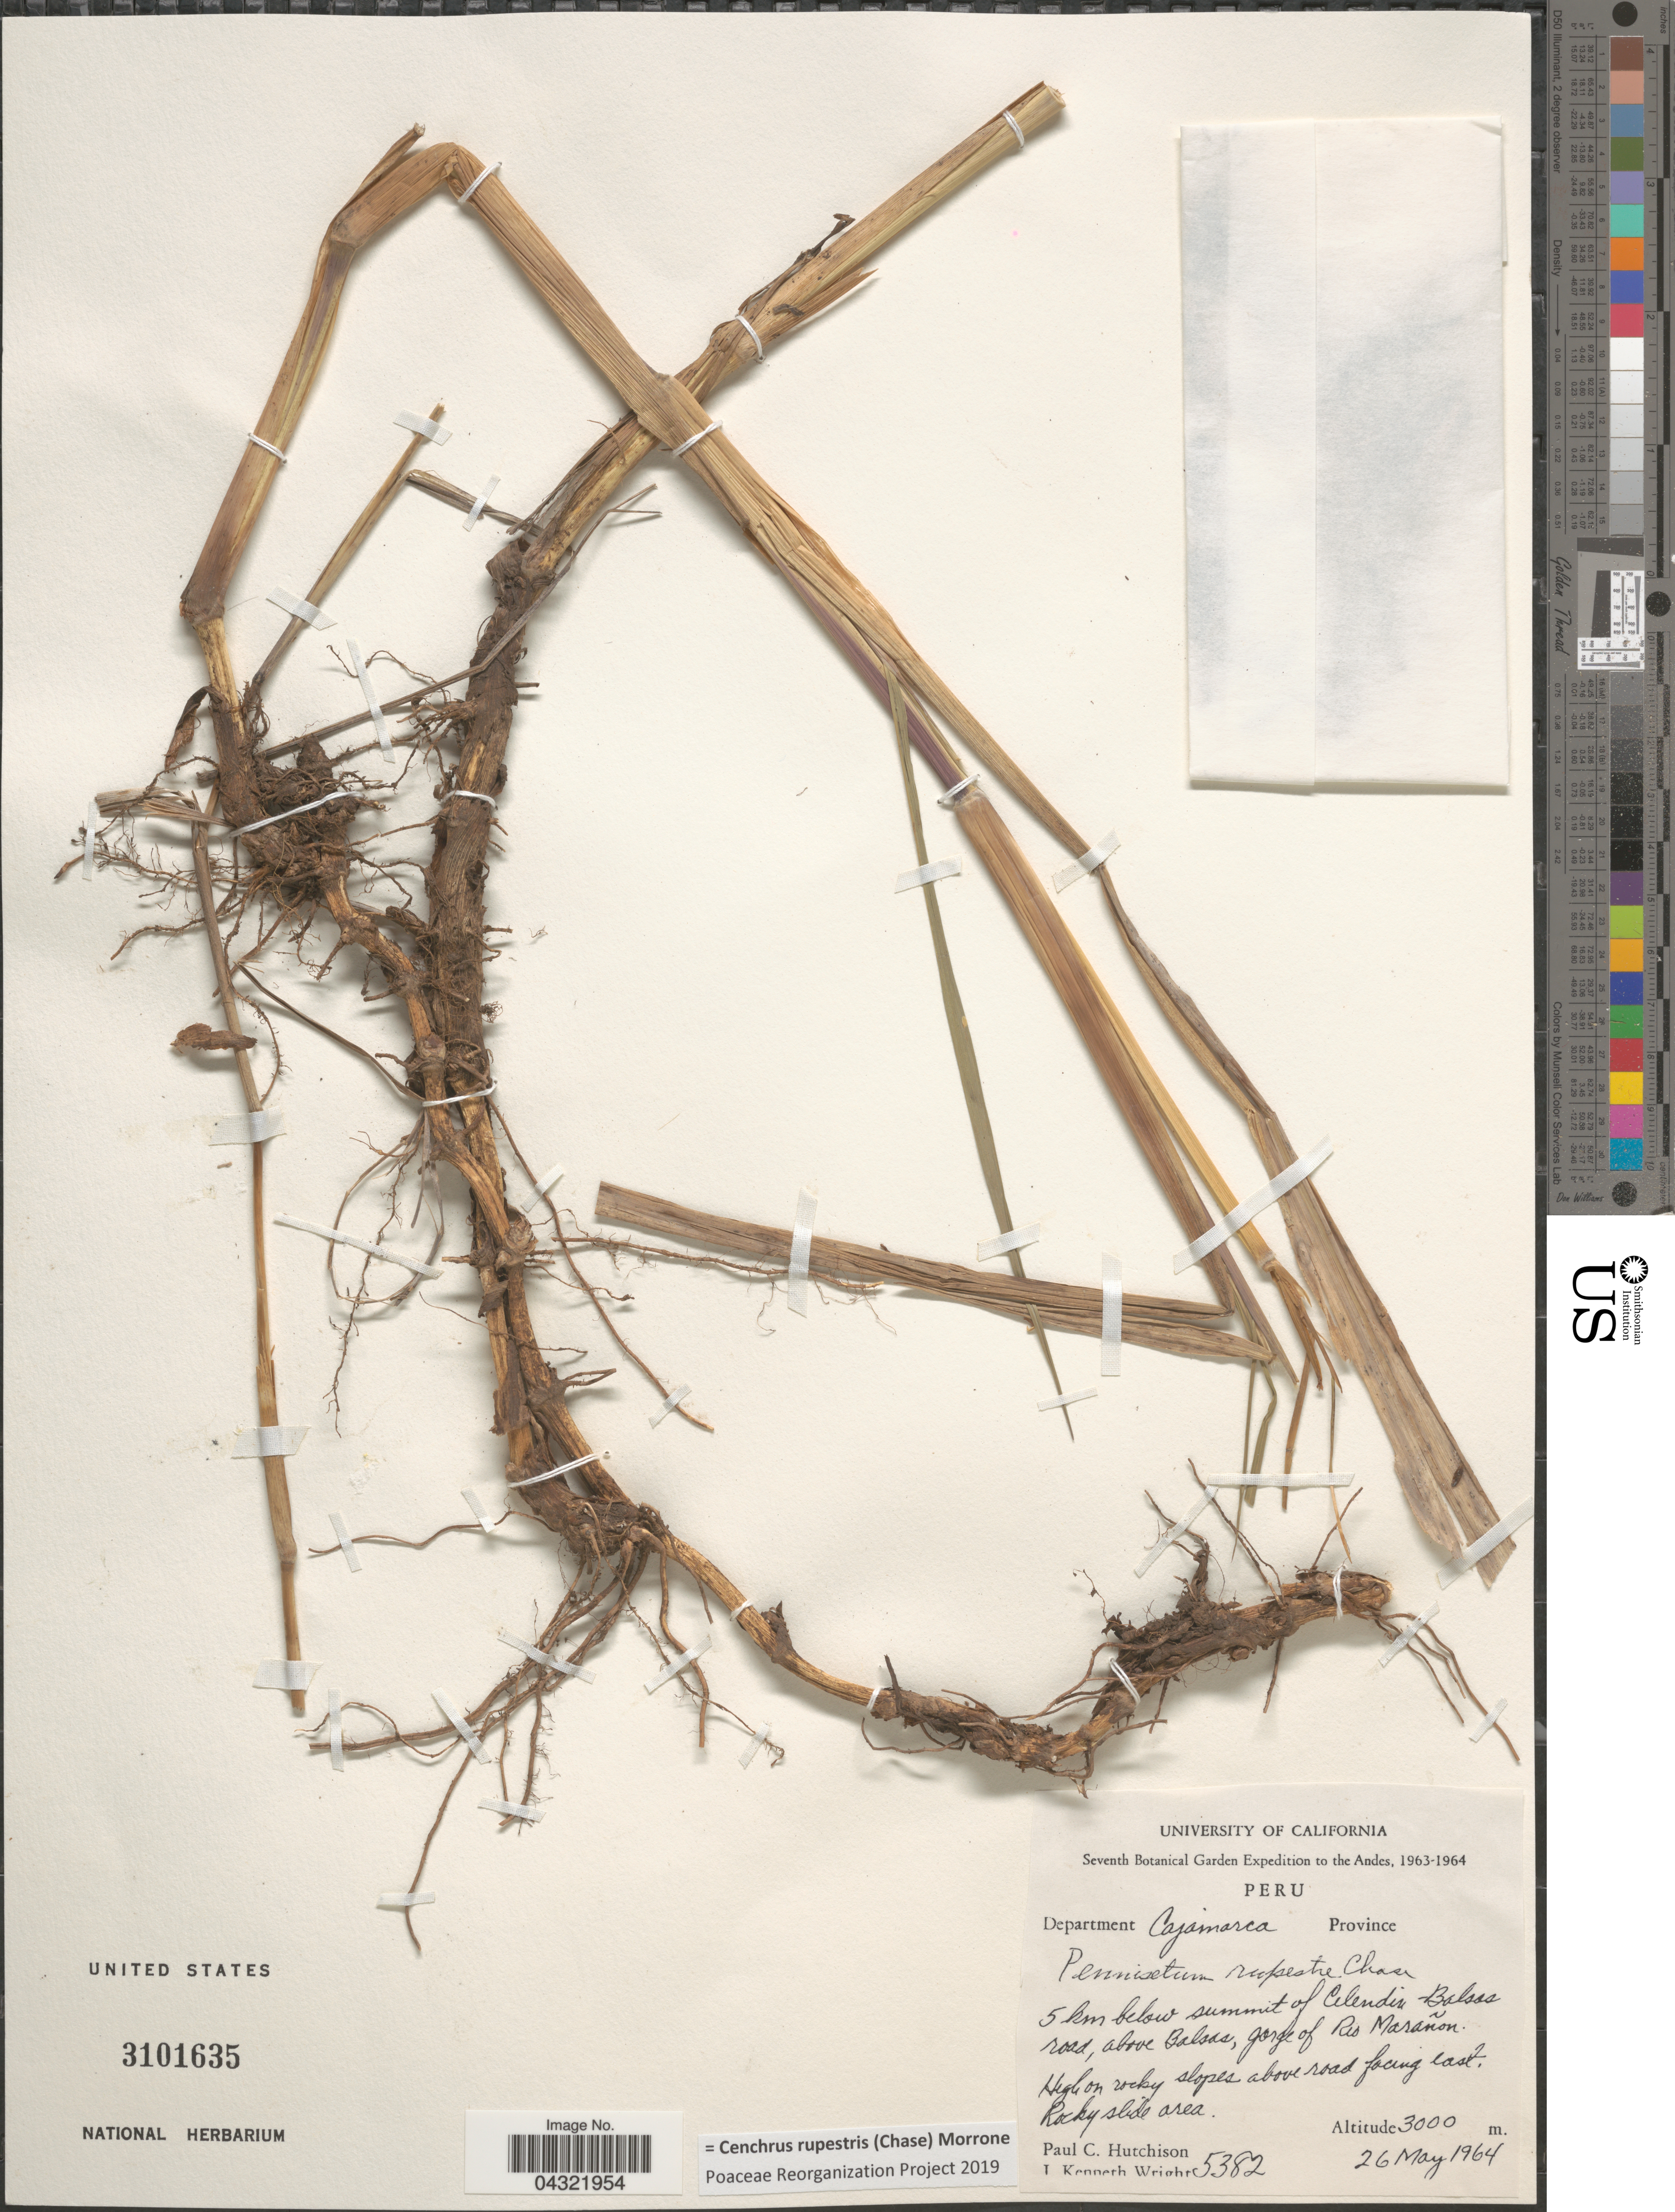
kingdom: Plantae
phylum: Tracheophyta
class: Liliopsida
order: Poales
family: Poaceae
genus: Cenchrus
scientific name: Cenchrus rupestris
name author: (Chase) Morrone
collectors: P. C. Hutchison & J. K. Wright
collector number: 5382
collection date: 1964-05-26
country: Peru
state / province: Cajamarca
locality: Seventh Botanical Garden Expedition to the Andes, 1963-1964. Department Cajamarca. 5 km below summit of Celendin-Balsas road, above Balsas, gorge of Rio Marañon. High on rocky slopes above road facing east.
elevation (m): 3000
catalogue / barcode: US 3101635